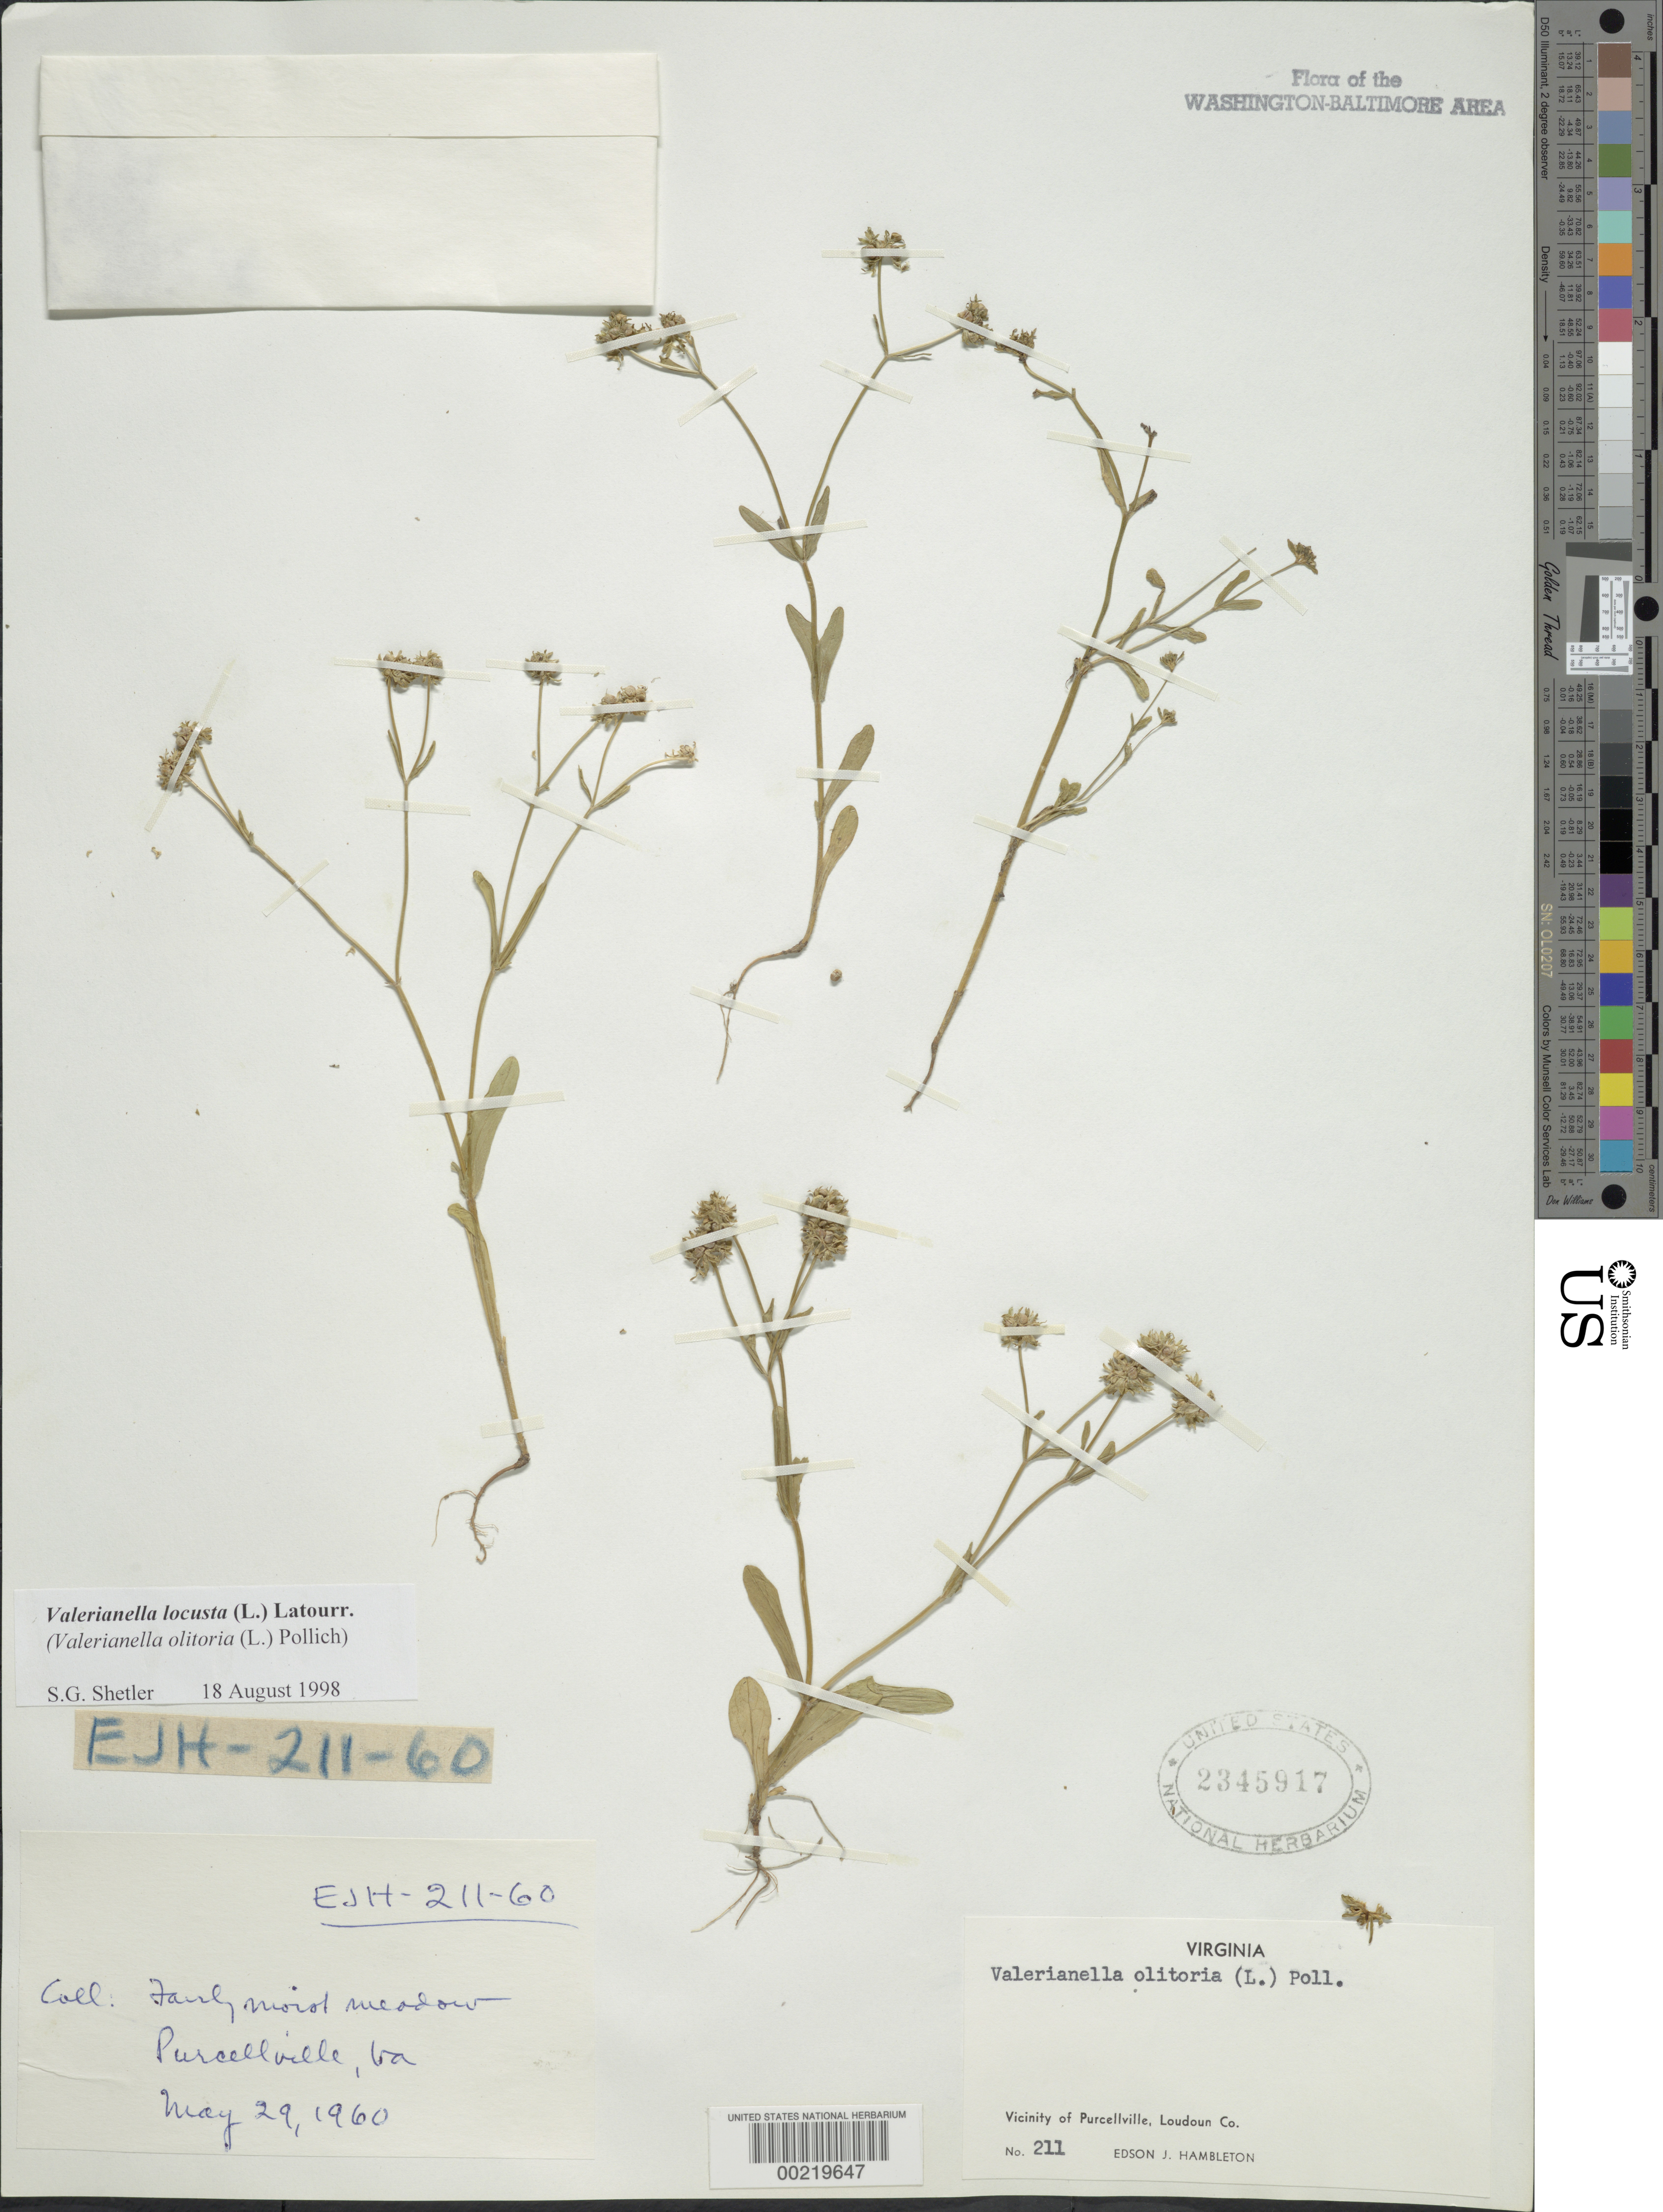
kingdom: Plantae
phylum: Tracheophyta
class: Magnoliopsida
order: Dipsacales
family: Caprifoliaceae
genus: Valerianella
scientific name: Valerianella locusta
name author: (L.) Latourr.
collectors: E. Hambleton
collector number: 211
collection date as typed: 29 May 1960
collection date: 1960-05-29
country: United States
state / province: Virginia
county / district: Loudoun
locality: Purcellville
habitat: Moist meadow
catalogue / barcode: US 2345917